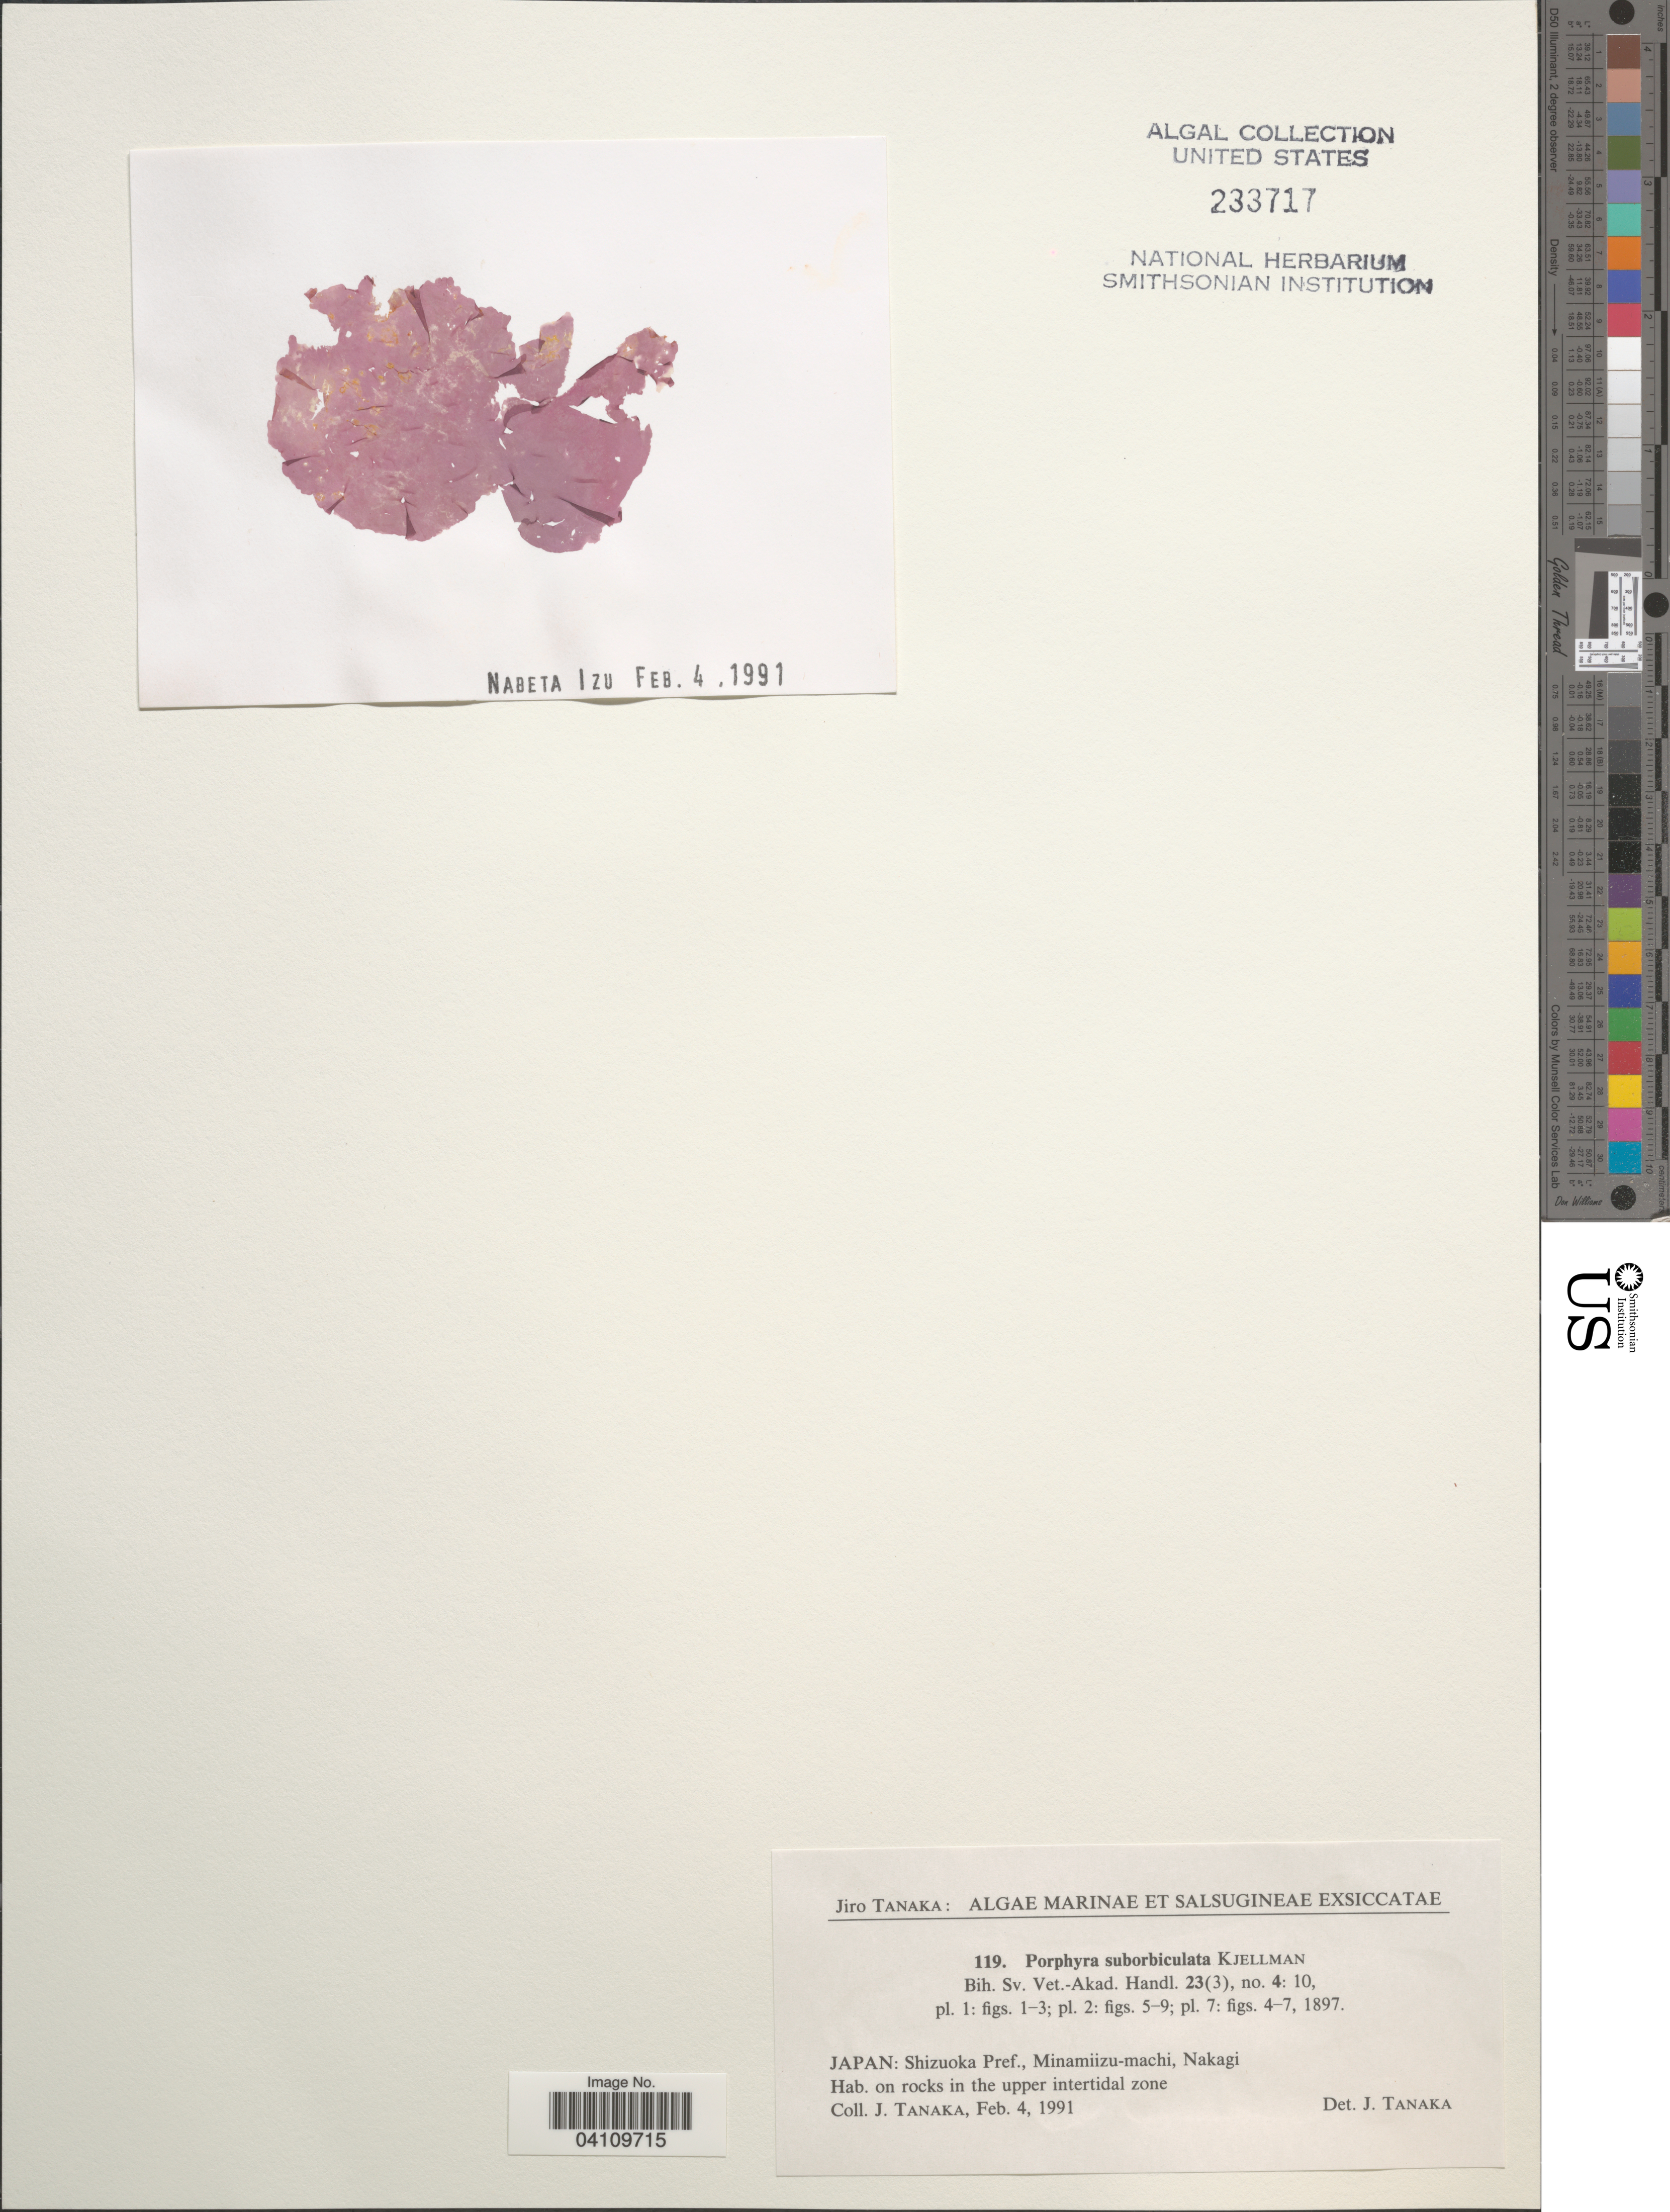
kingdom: Plantae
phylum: Rhodophyta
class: Bangiophyceae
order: Bangiales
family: Bangiaceae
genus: Porphyra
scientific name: Porphyra suborbiculata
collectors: J. Tanaka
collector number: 119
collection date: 1991-02-04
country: Japan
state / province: Sizuoka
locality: Shizuoka Pref., Minamiizu-machi, Nakagi. On rocks in the upper intertidal zone.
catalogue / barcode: US 233717